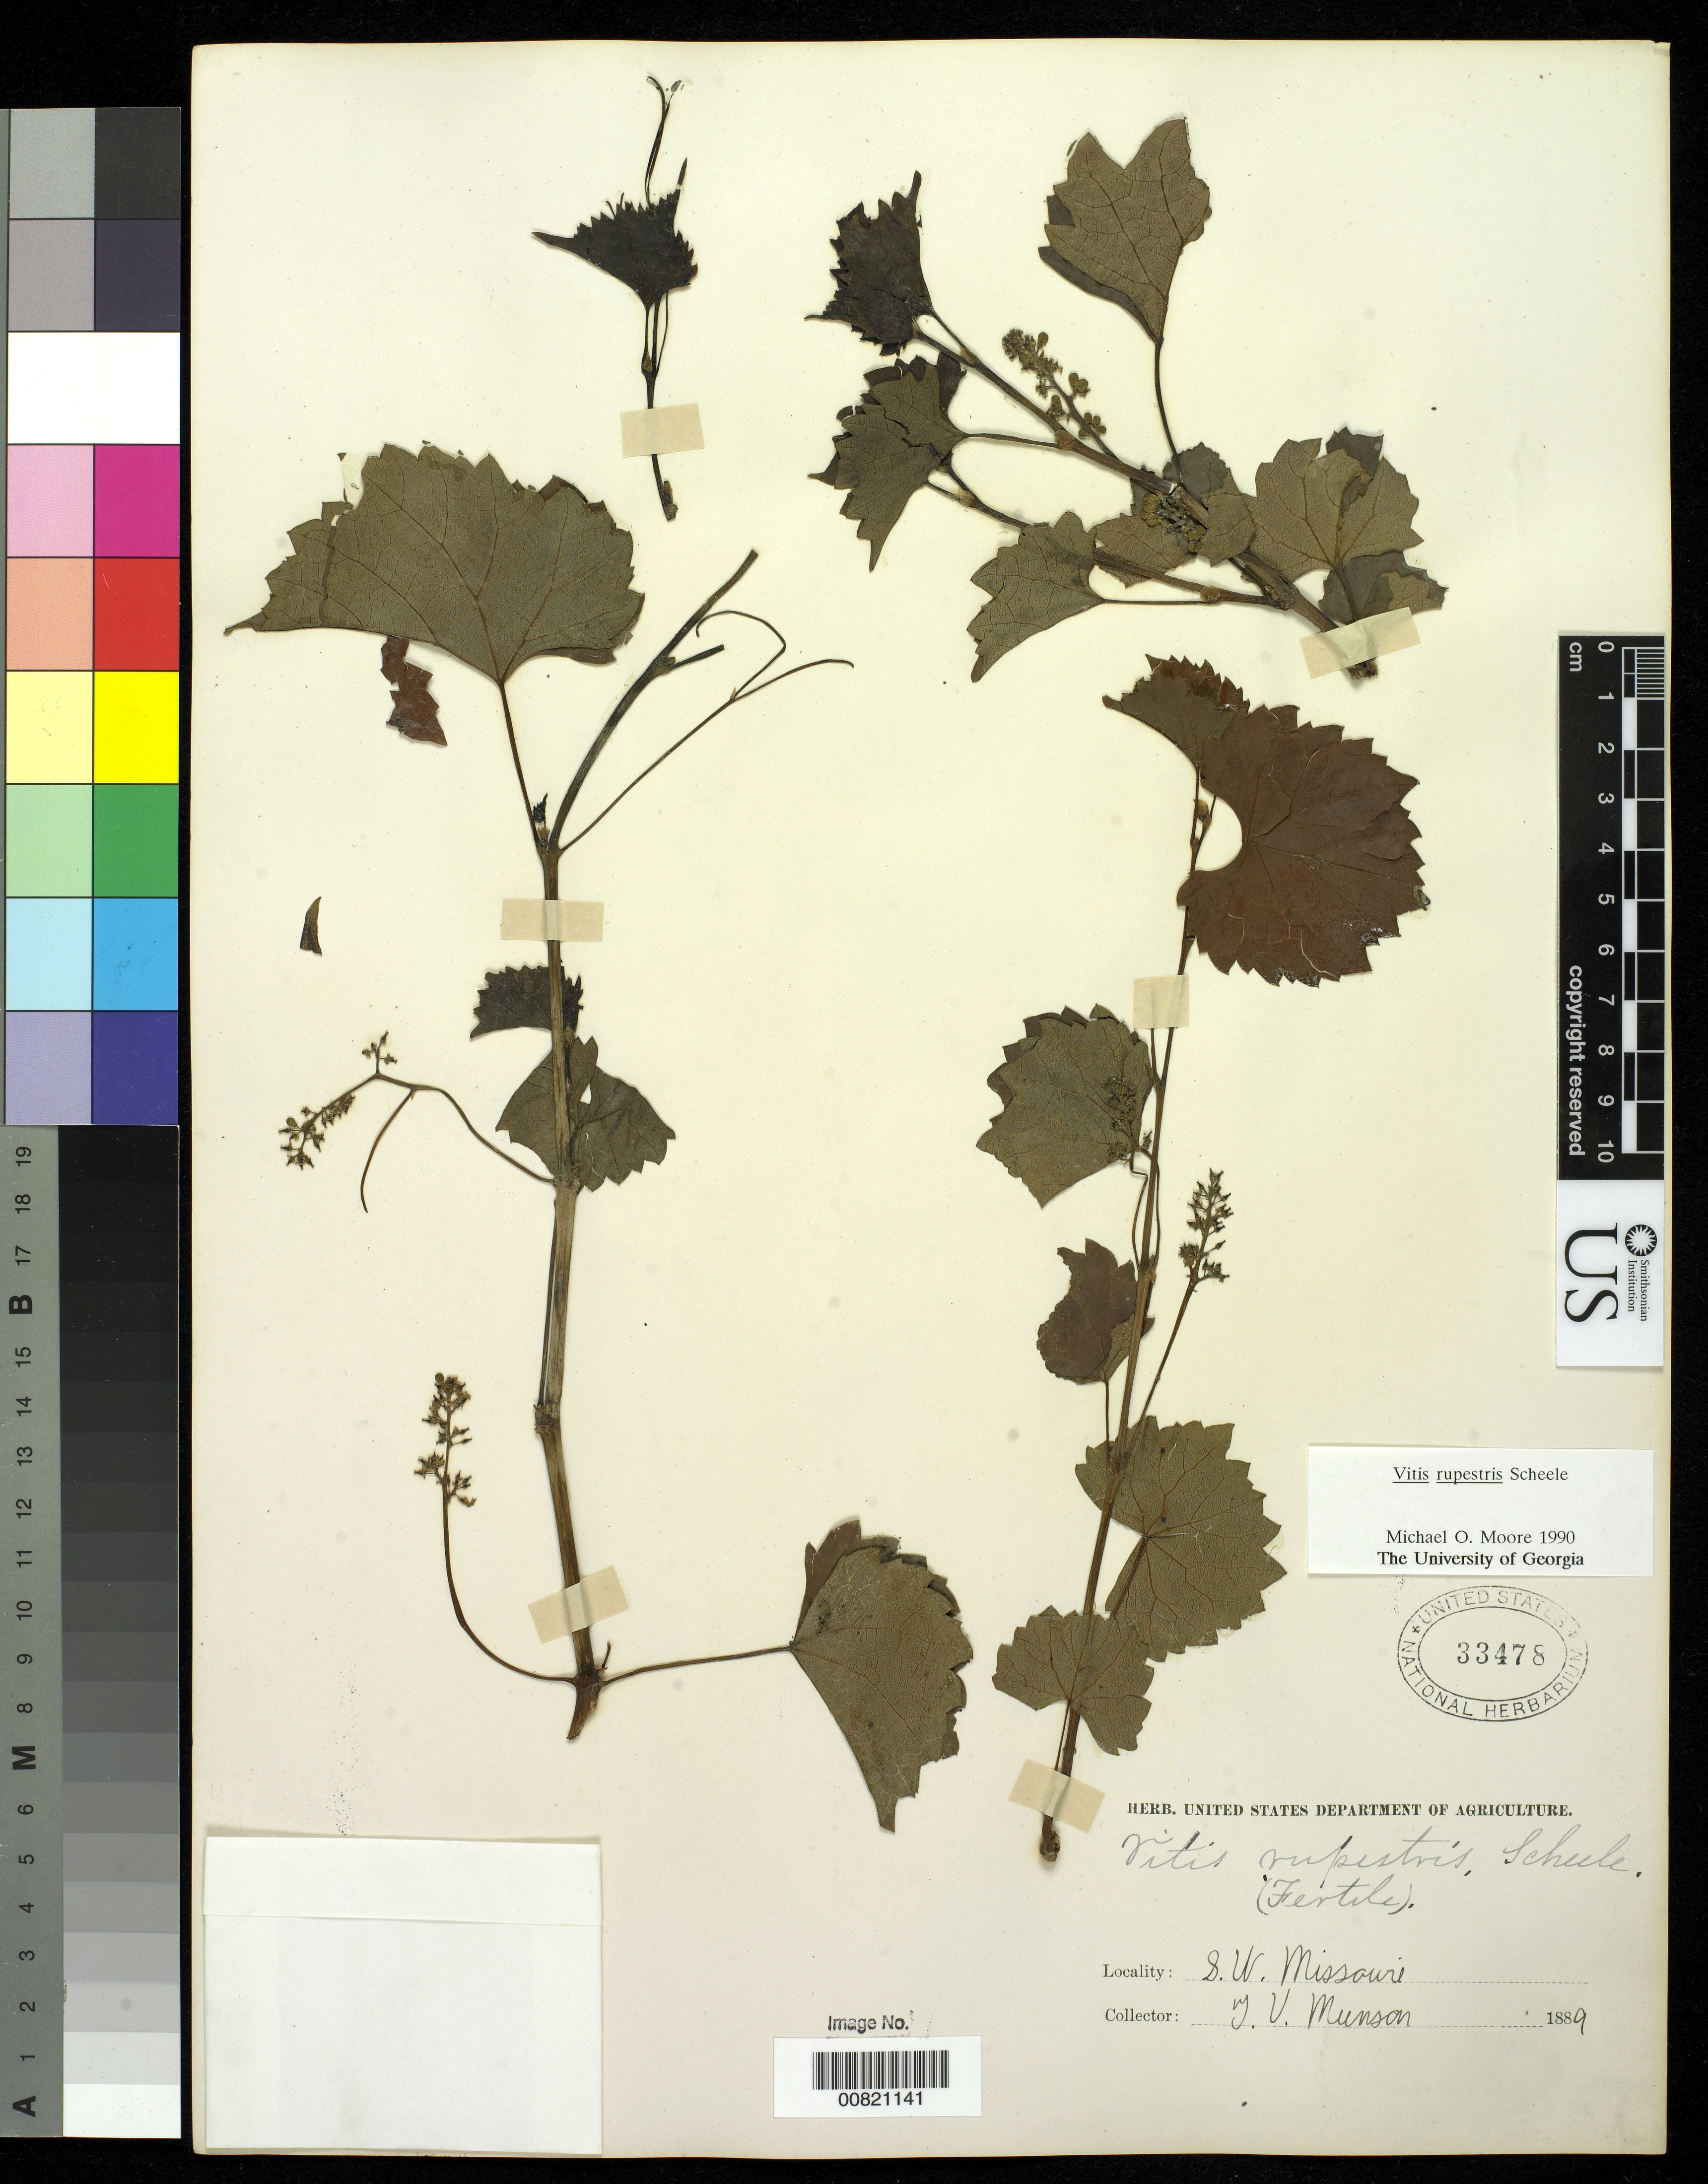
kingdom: Plantae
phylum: Tracheophyta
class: Magnoliopsida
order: Vitales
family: Vitaceae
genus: Vitis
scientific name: Vitis rupestris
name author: Scheele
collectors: T. V. Munson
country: United States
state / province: Missouri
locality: SW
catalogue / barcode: US 33478